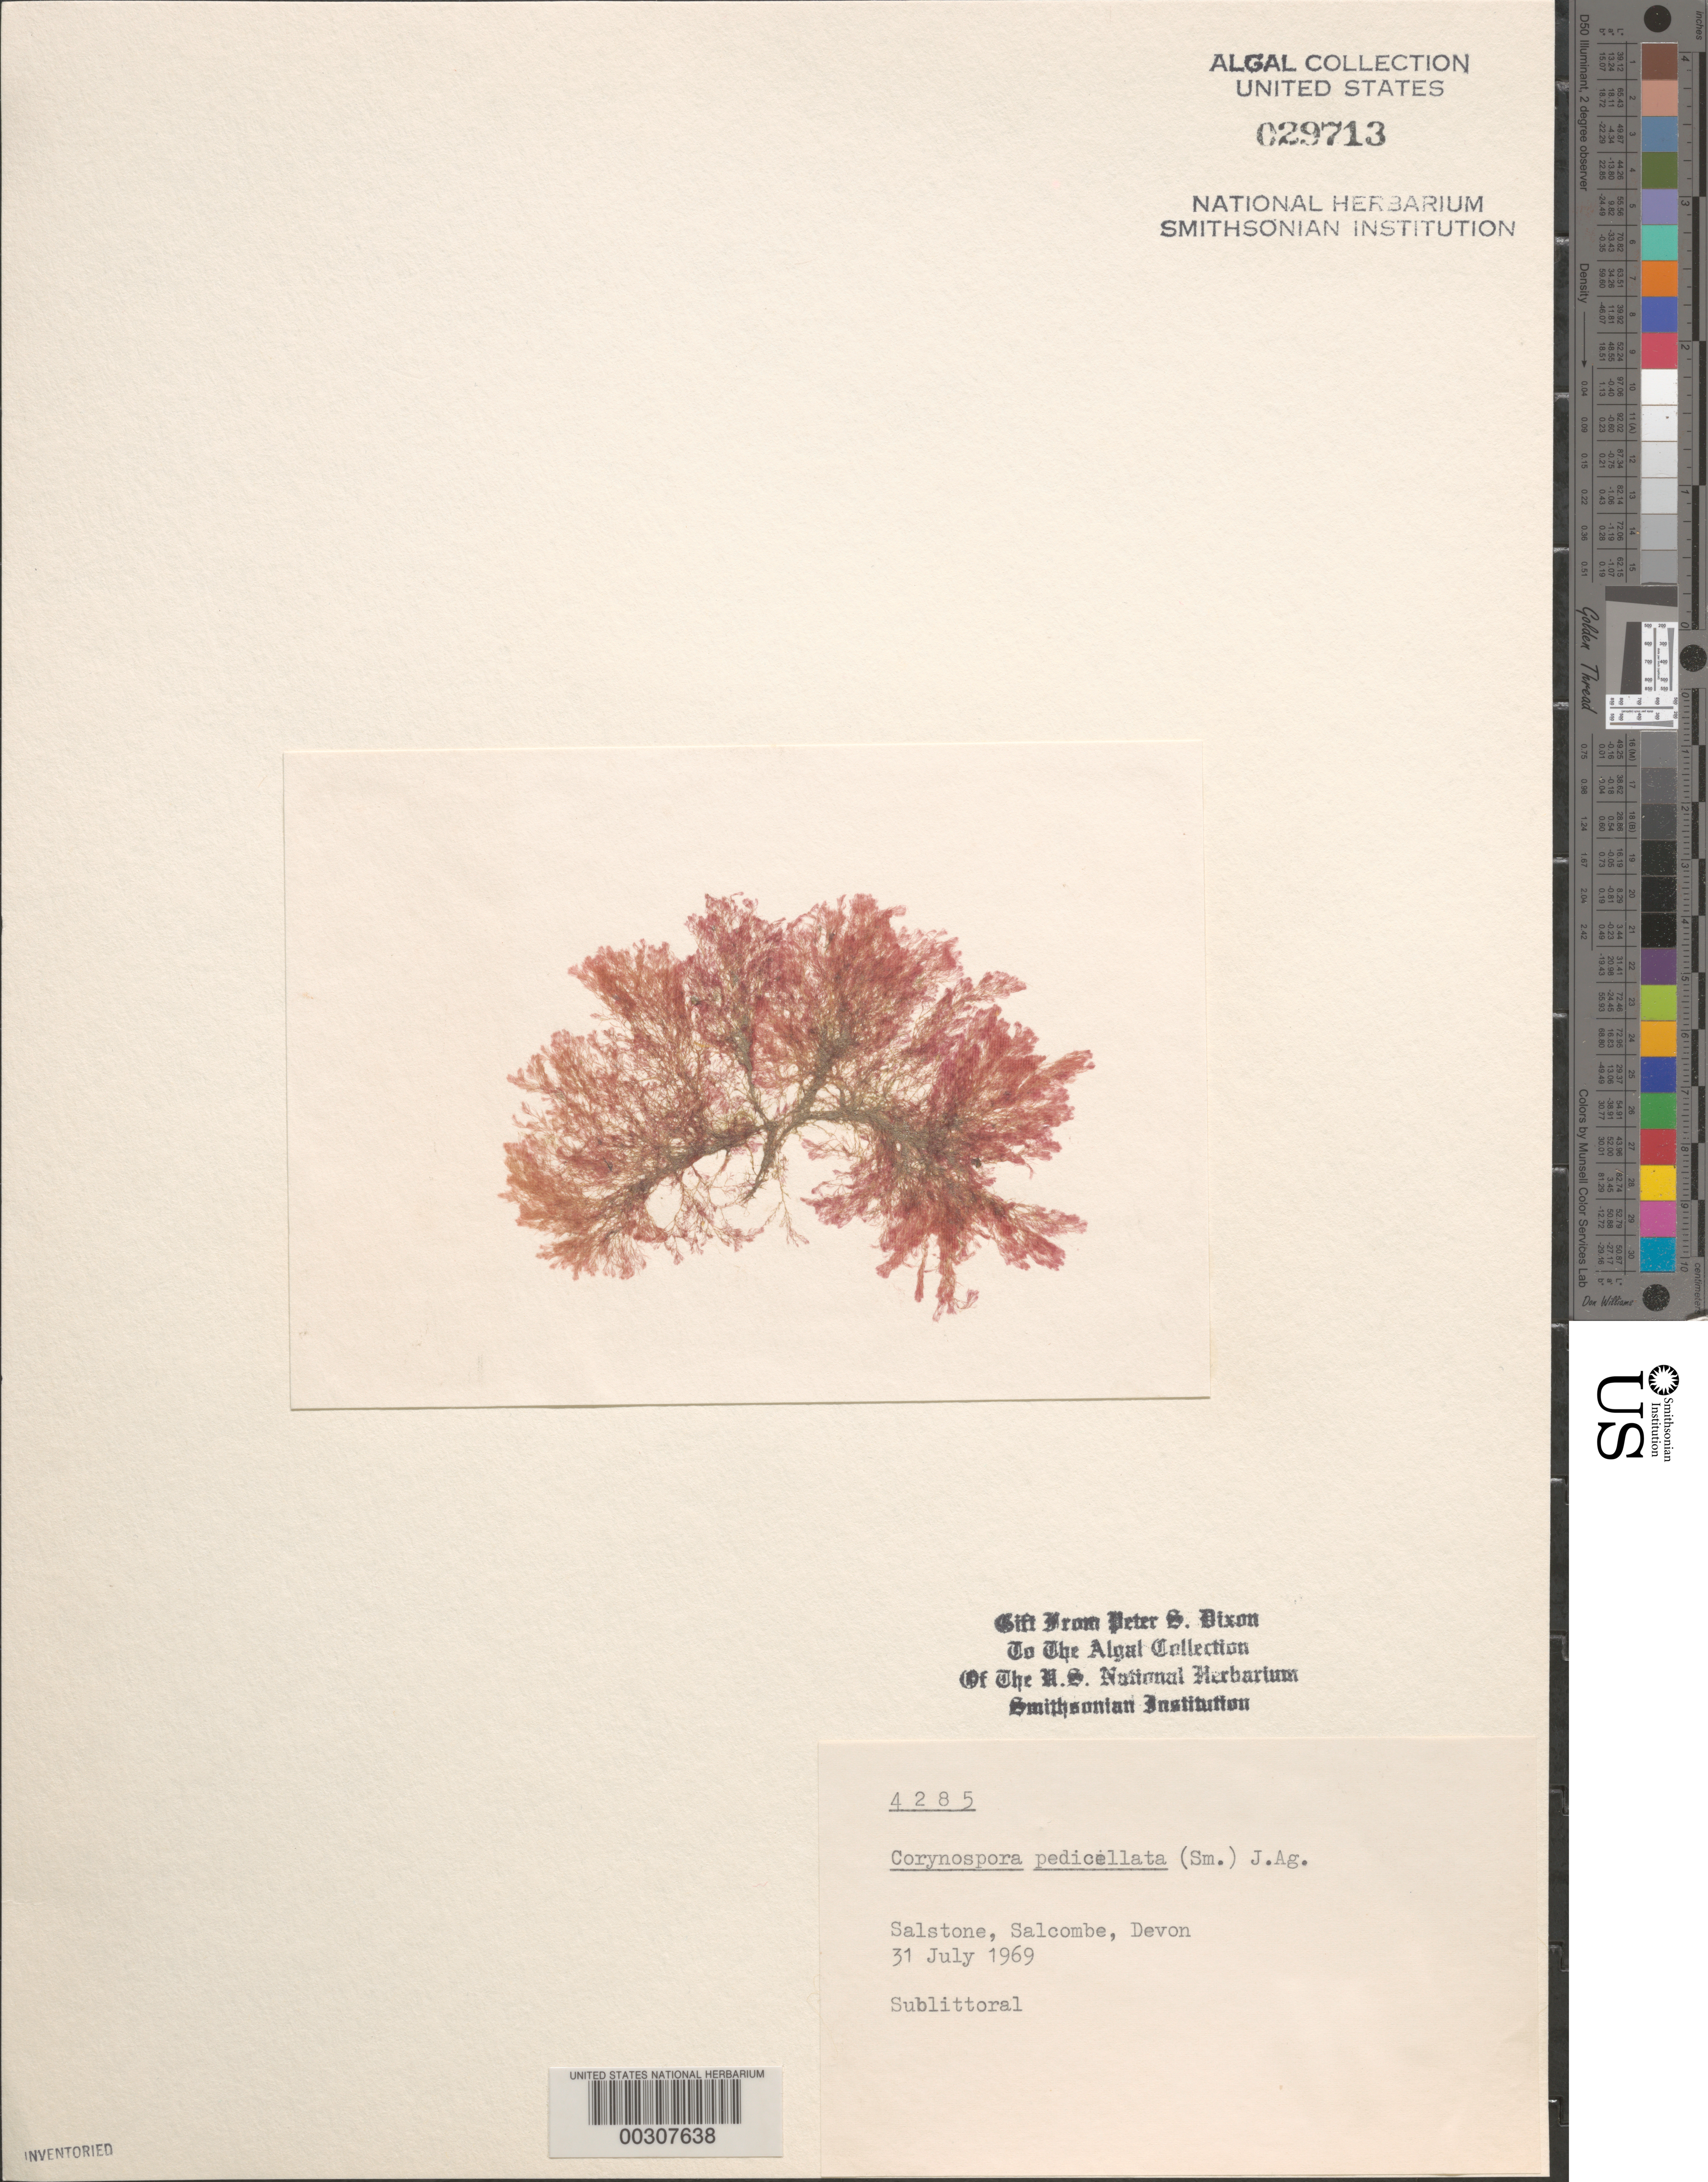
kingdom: Plantae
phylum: Rhodophyta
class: Florideophyceae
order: Ceramiales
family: Wrangeliaceae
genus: Monosporus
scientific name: Monosporus pedicellatus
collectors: P. S. Dixon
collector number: PSD 4285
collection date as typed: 31 Jul 1969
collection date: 1969-07-31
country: United Kingdom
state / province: England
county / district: Devon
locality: Salstone, Salcombe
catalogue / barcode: US 29713